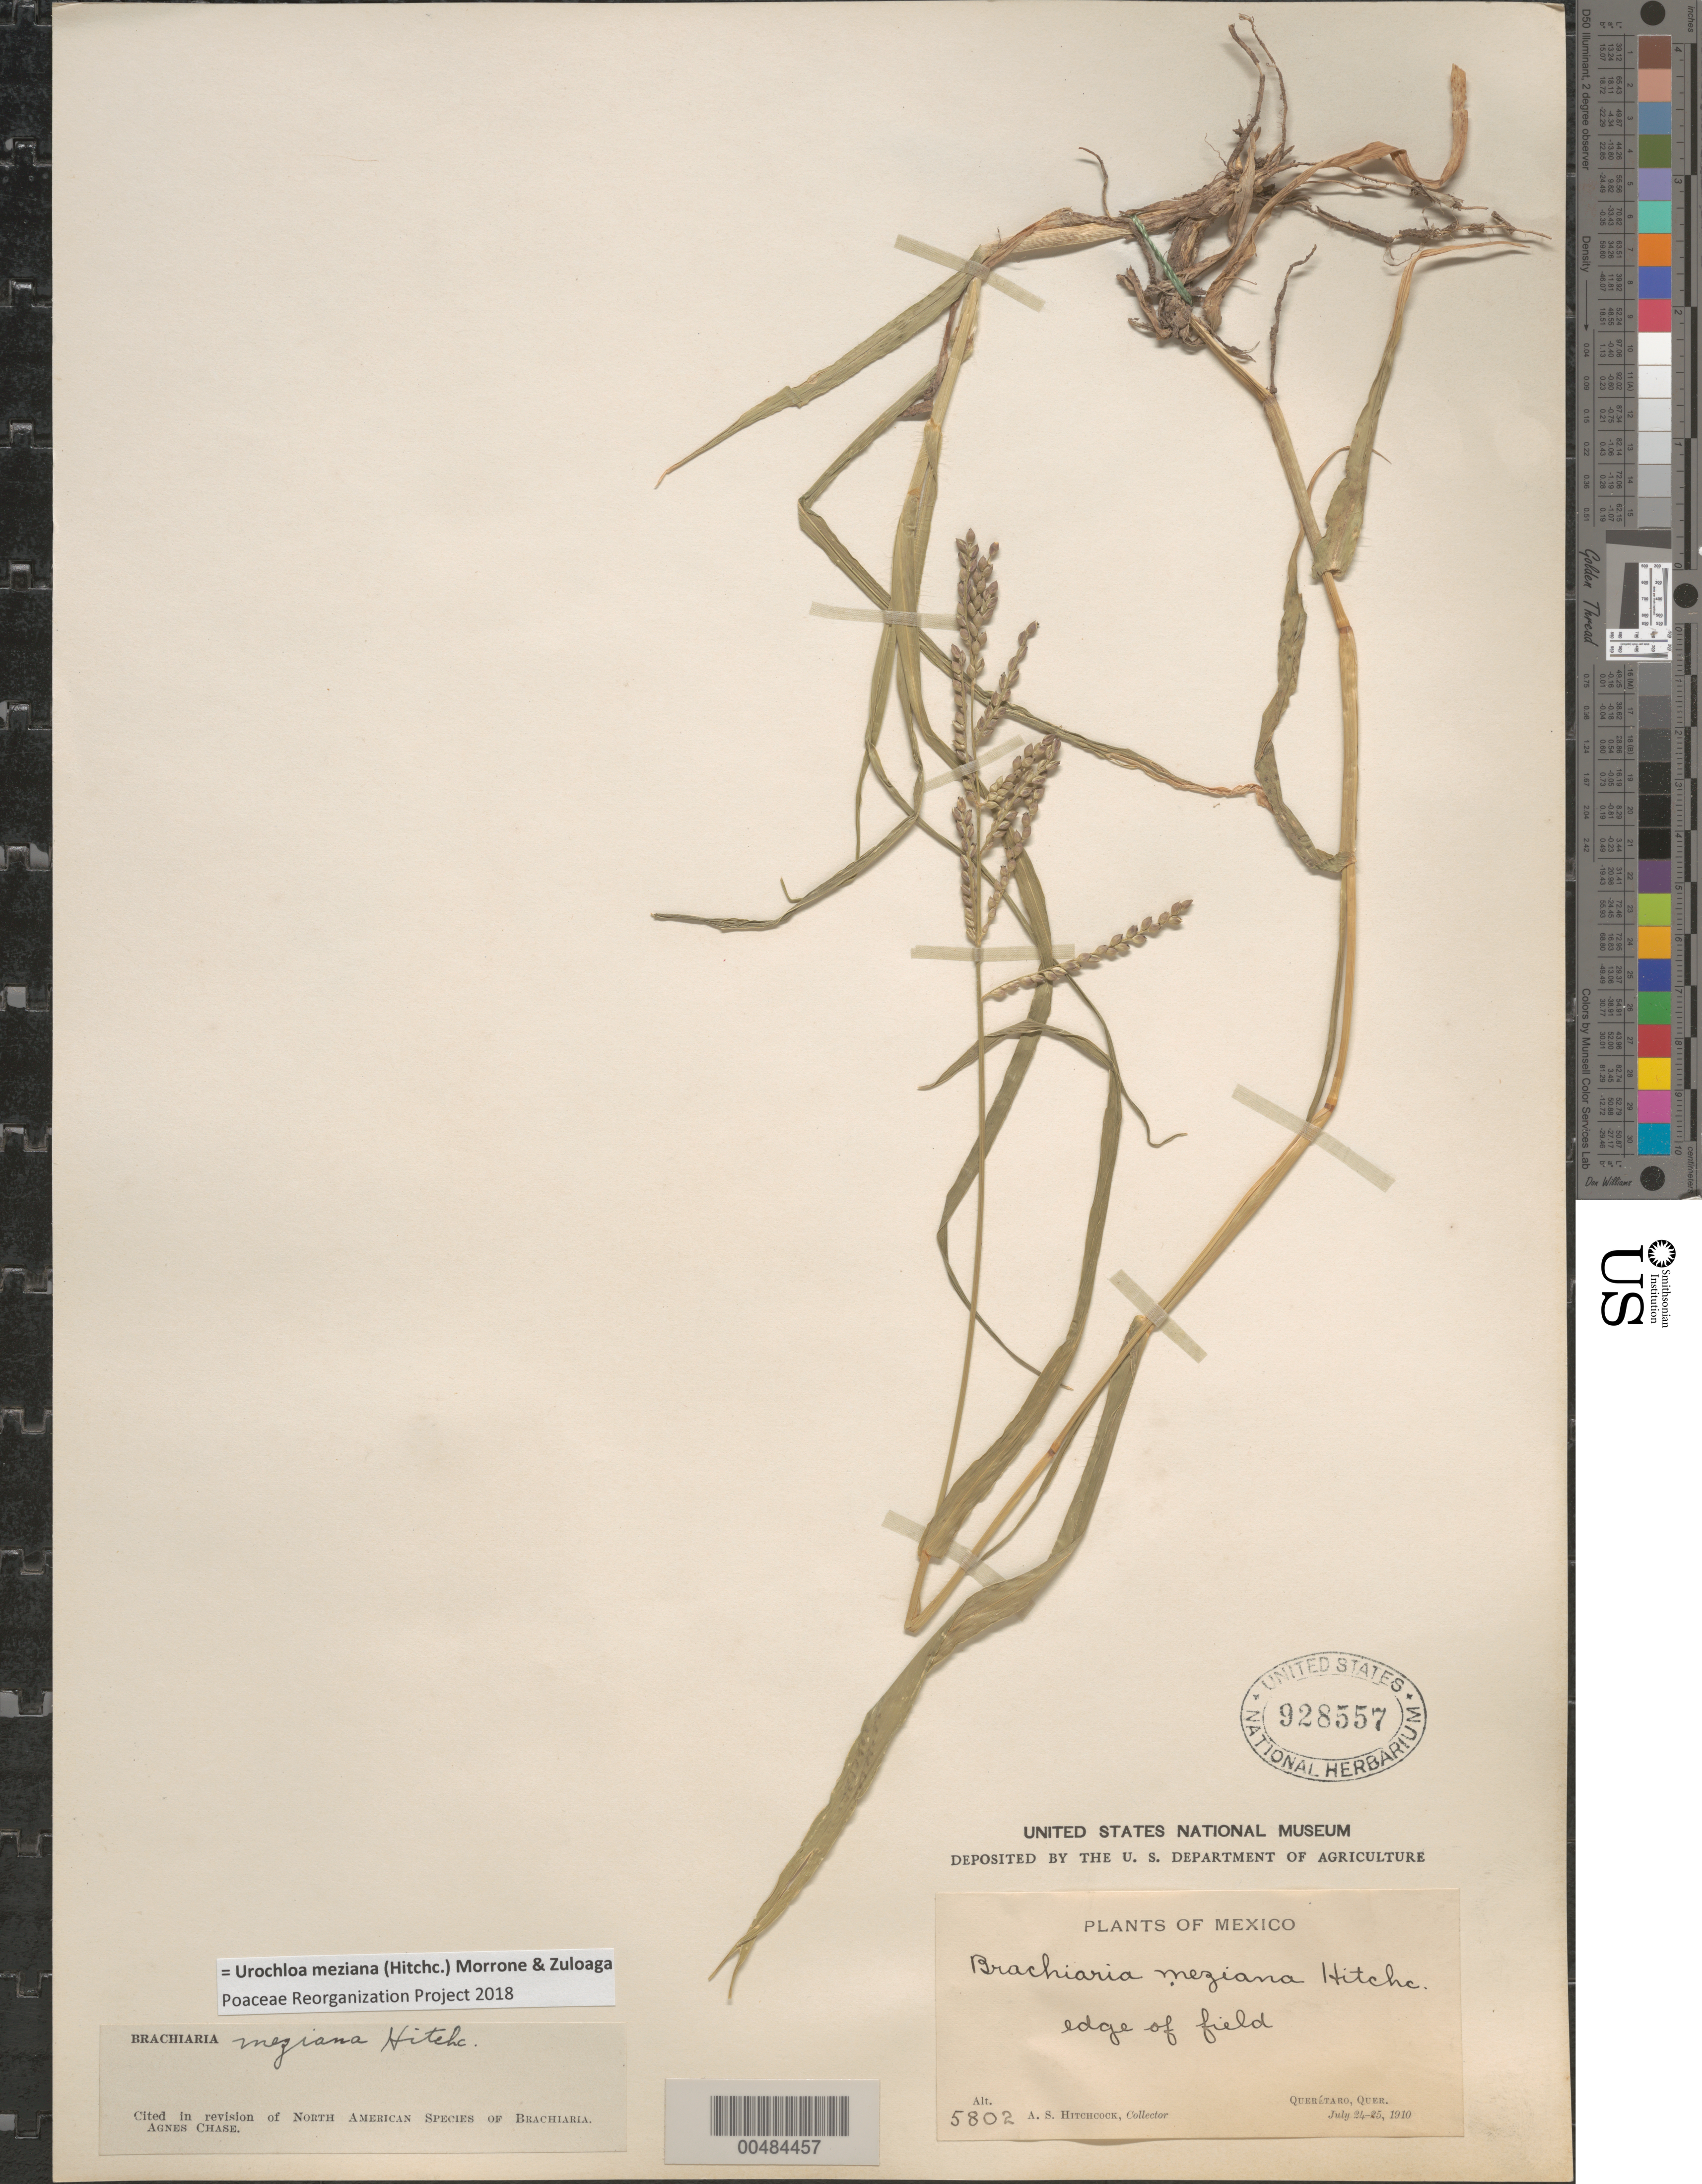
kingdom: Plantae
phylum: Tracheophyta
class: Liliopsida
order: Poales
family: Poaceae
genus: Brachiaria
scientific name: Brachiaria meziana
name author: Hitchc.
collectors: A. S. Hitchcock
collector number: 5802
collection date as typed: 24 Jul 1910 to 25 Jul 1910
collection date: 1910-07-24/1910-07-25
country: Mexico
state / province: Querétaro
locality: Quer‚taro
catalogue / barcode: US 928557